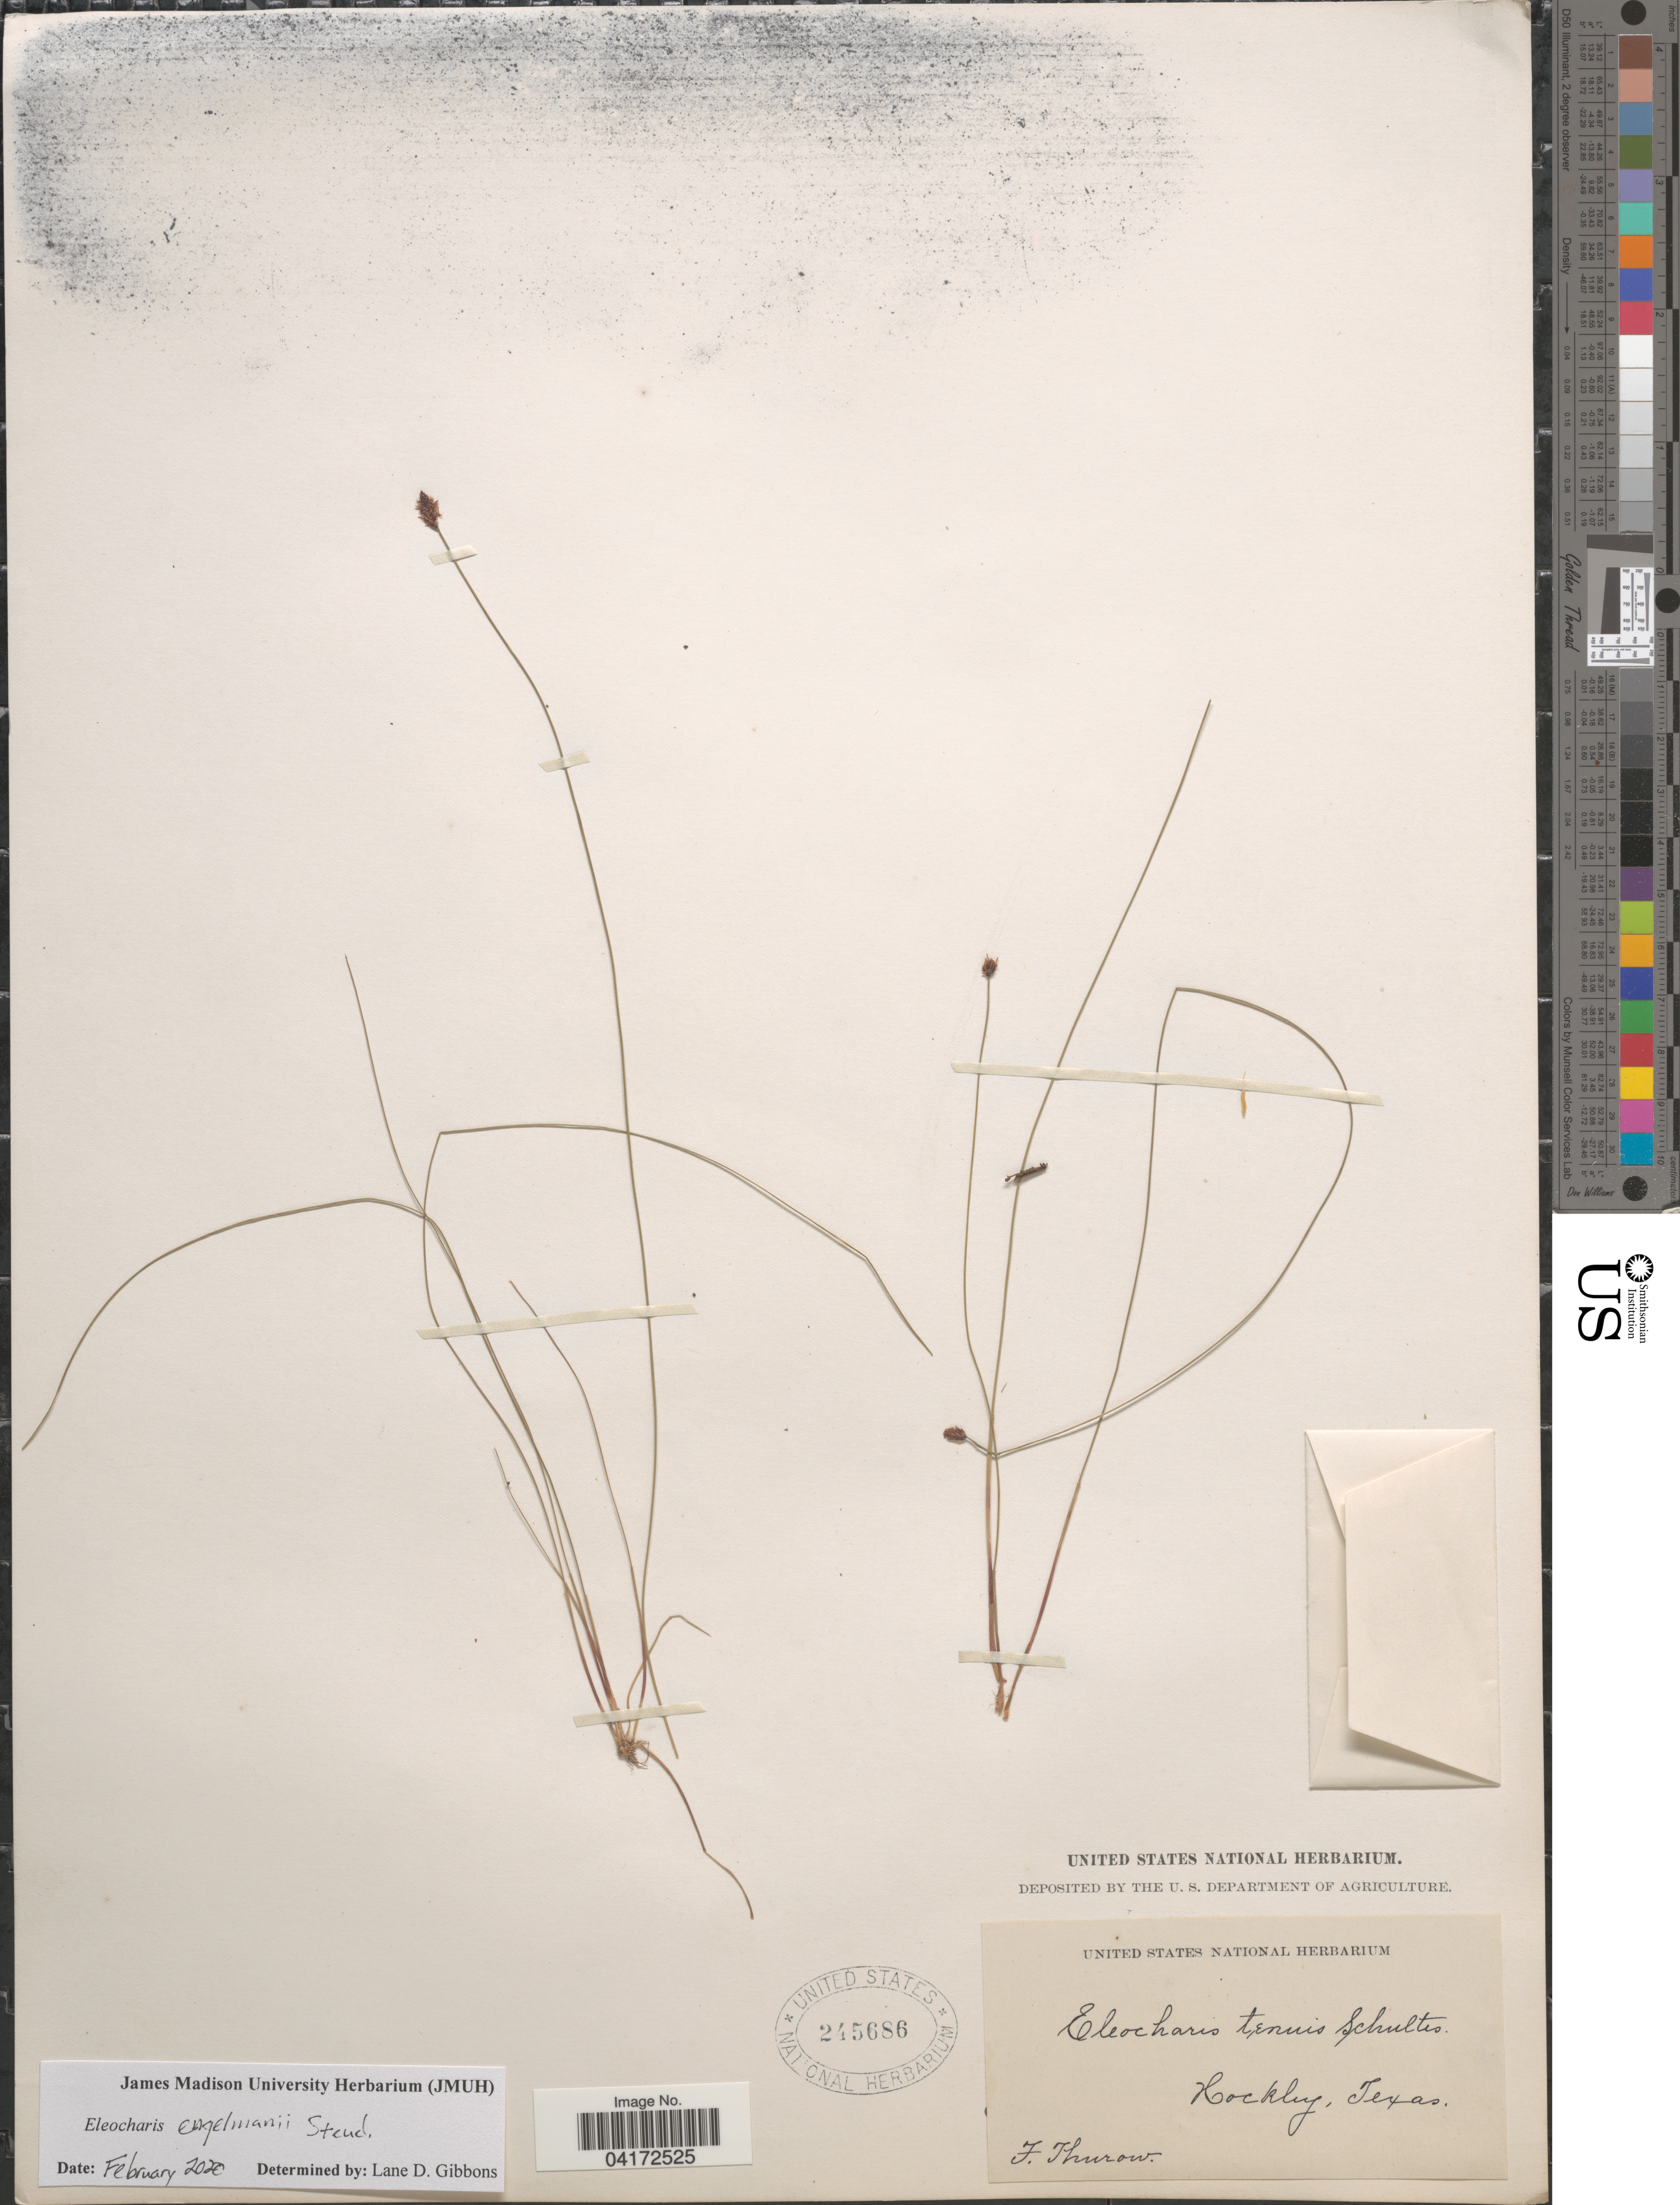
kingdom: Plantae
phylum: Tracheophyta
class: Liliopsida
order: Poales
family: Cyperaceae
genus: Eleocharis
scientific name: Eleocharis engelmannii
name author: Steud.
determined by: Gibbons, Lane D.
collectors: F. W. Thurow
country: United States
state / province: Texas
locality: Hockley.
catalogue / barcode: US 245686